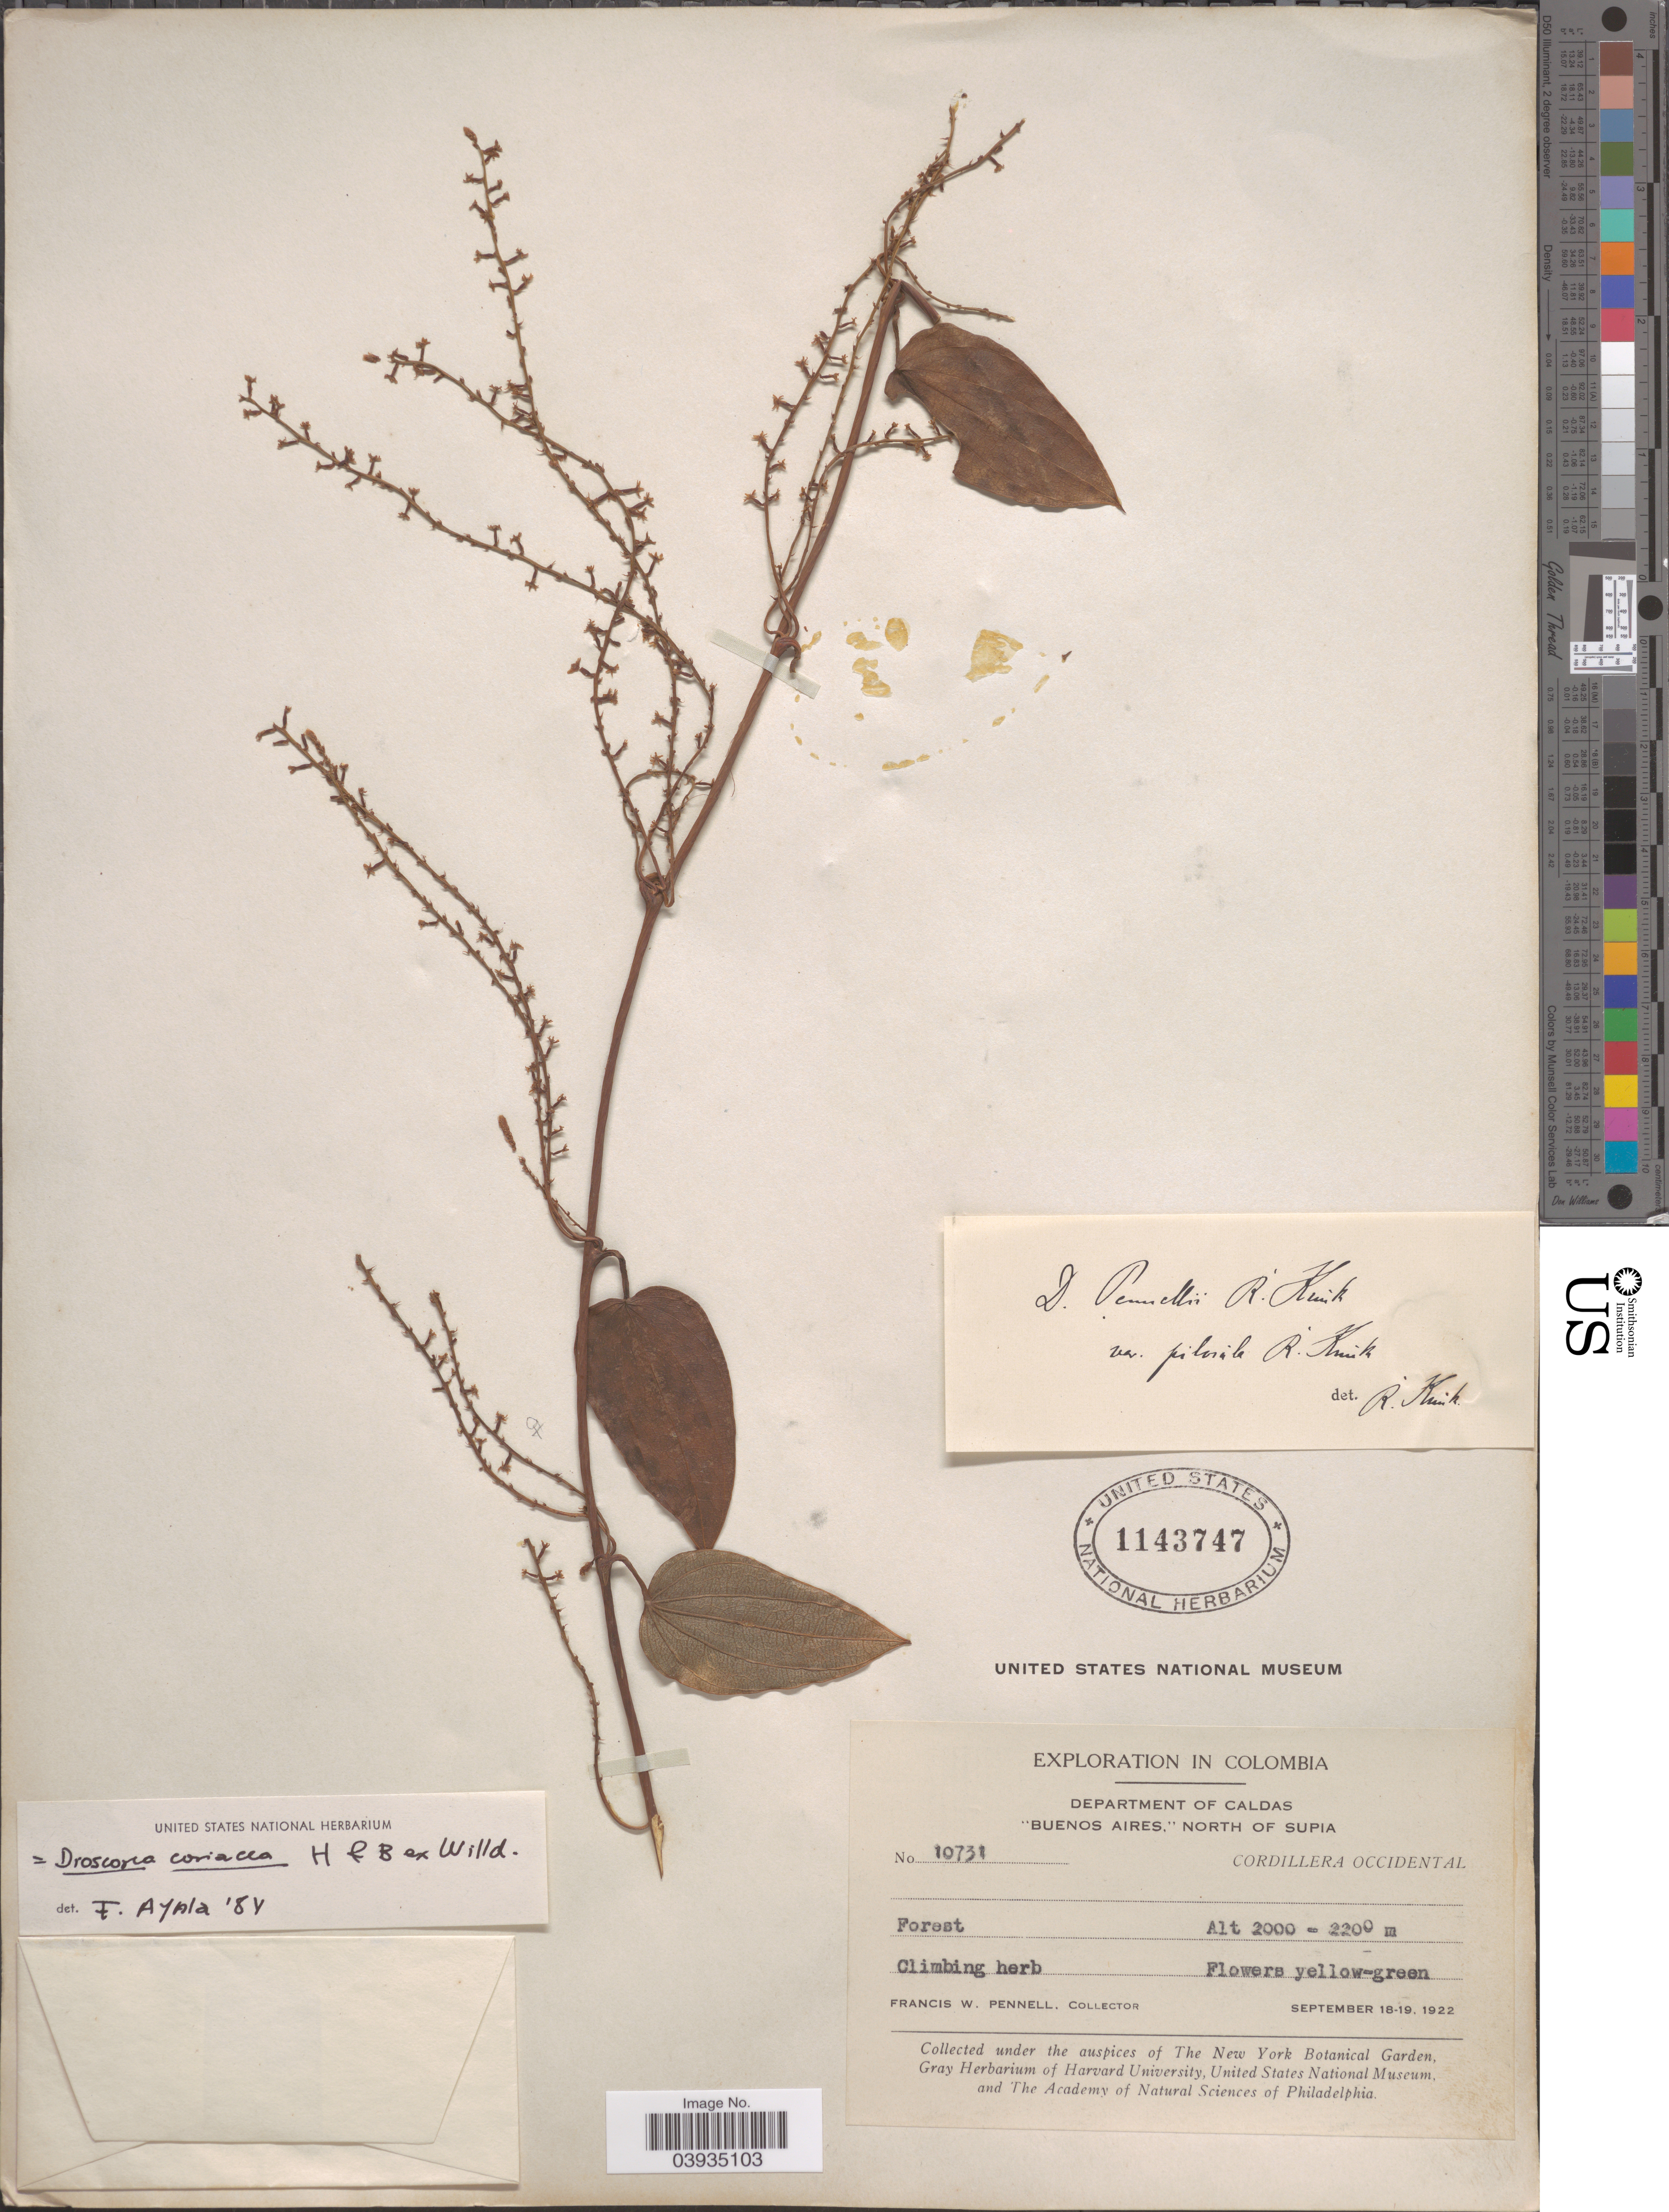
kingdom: Plantae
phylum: Tracheophyta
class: Liliopsida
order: Dioscoreales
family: Dioscoreaceae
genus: Dioscorea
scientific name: Dioscorea coriacea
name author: Humb. & Bonpl. ex Willd.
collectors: F. W. Pennell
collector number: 10731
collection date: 1922-09-18/1922-09-19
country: Colombia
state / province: Caldas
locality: Department of Caldas. "Buenos Aires", North of Supia. Cordillera Occidental.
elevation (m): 2000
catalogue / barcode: US 1143747